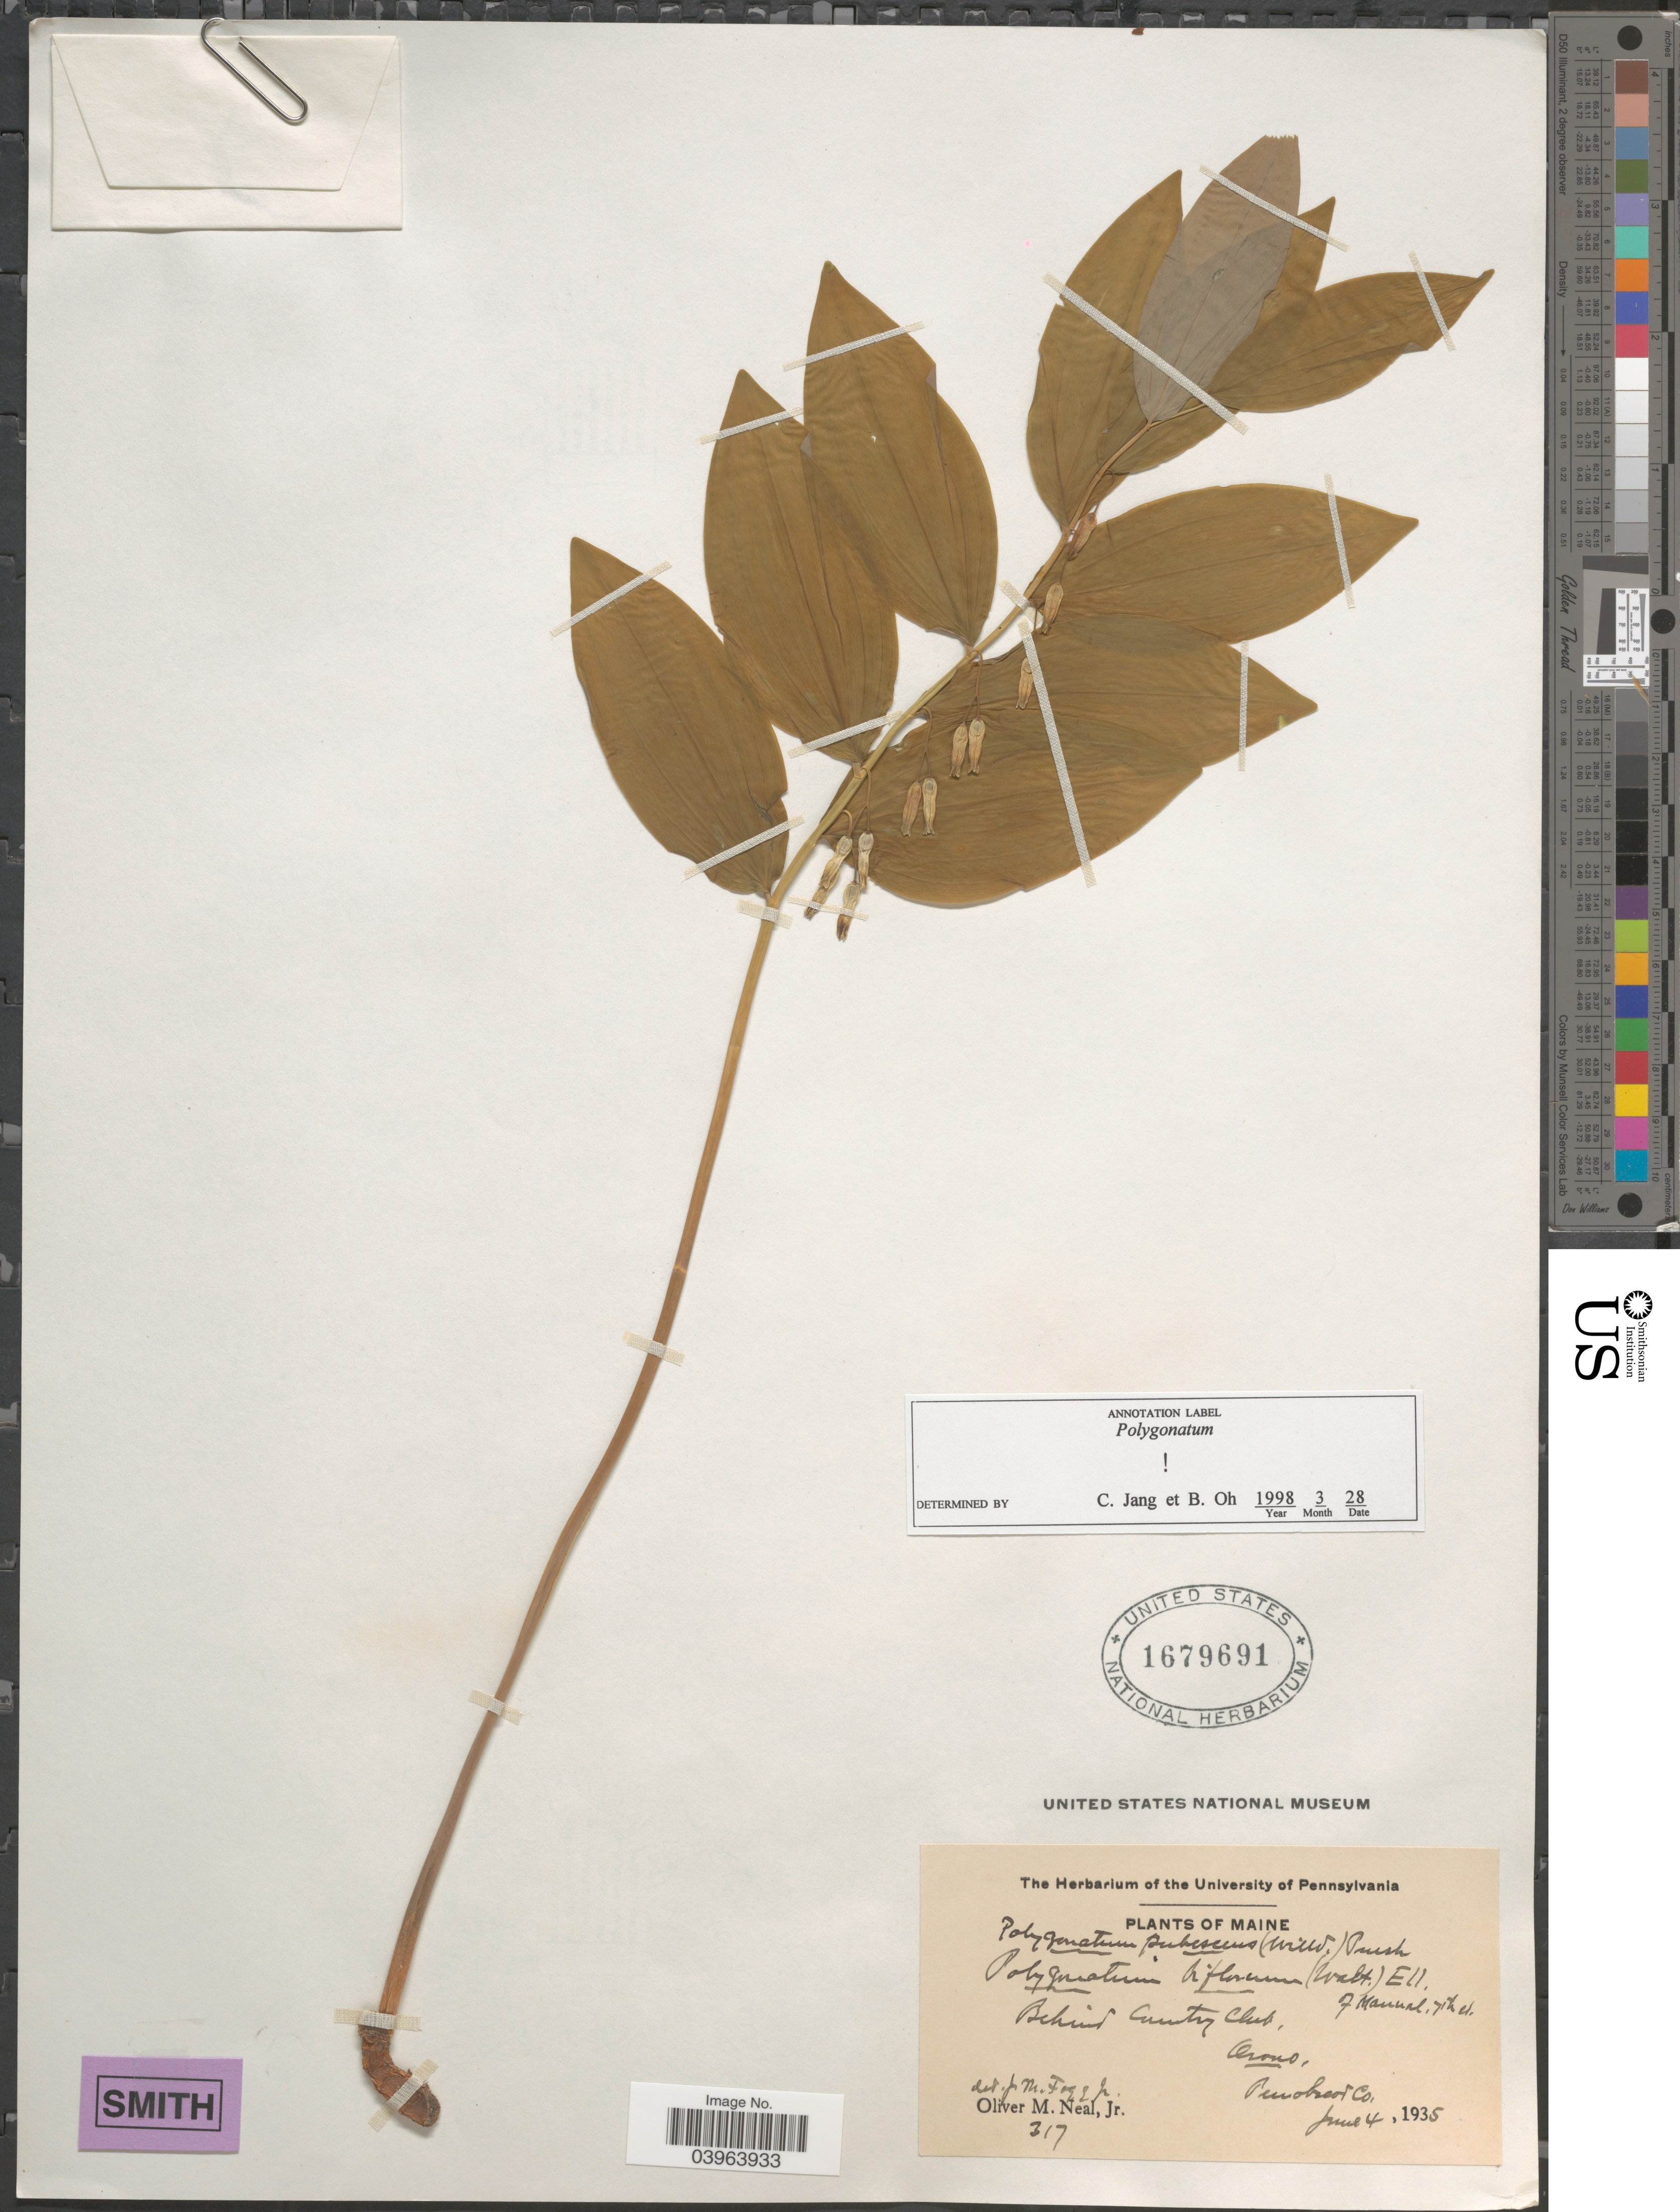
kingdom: Plantae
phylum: Tracheophyta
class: Liliopsida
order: Asparagales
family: Asparagaceae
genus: Polygonatum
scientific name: Polygonatum pubescens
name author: (Willd.) Pursh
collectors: O. Neal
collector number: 317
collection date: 1935-06-04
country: United States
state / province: Maine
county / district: Penobscot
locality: Behind Country Club, Orono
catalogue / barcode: US 1679691